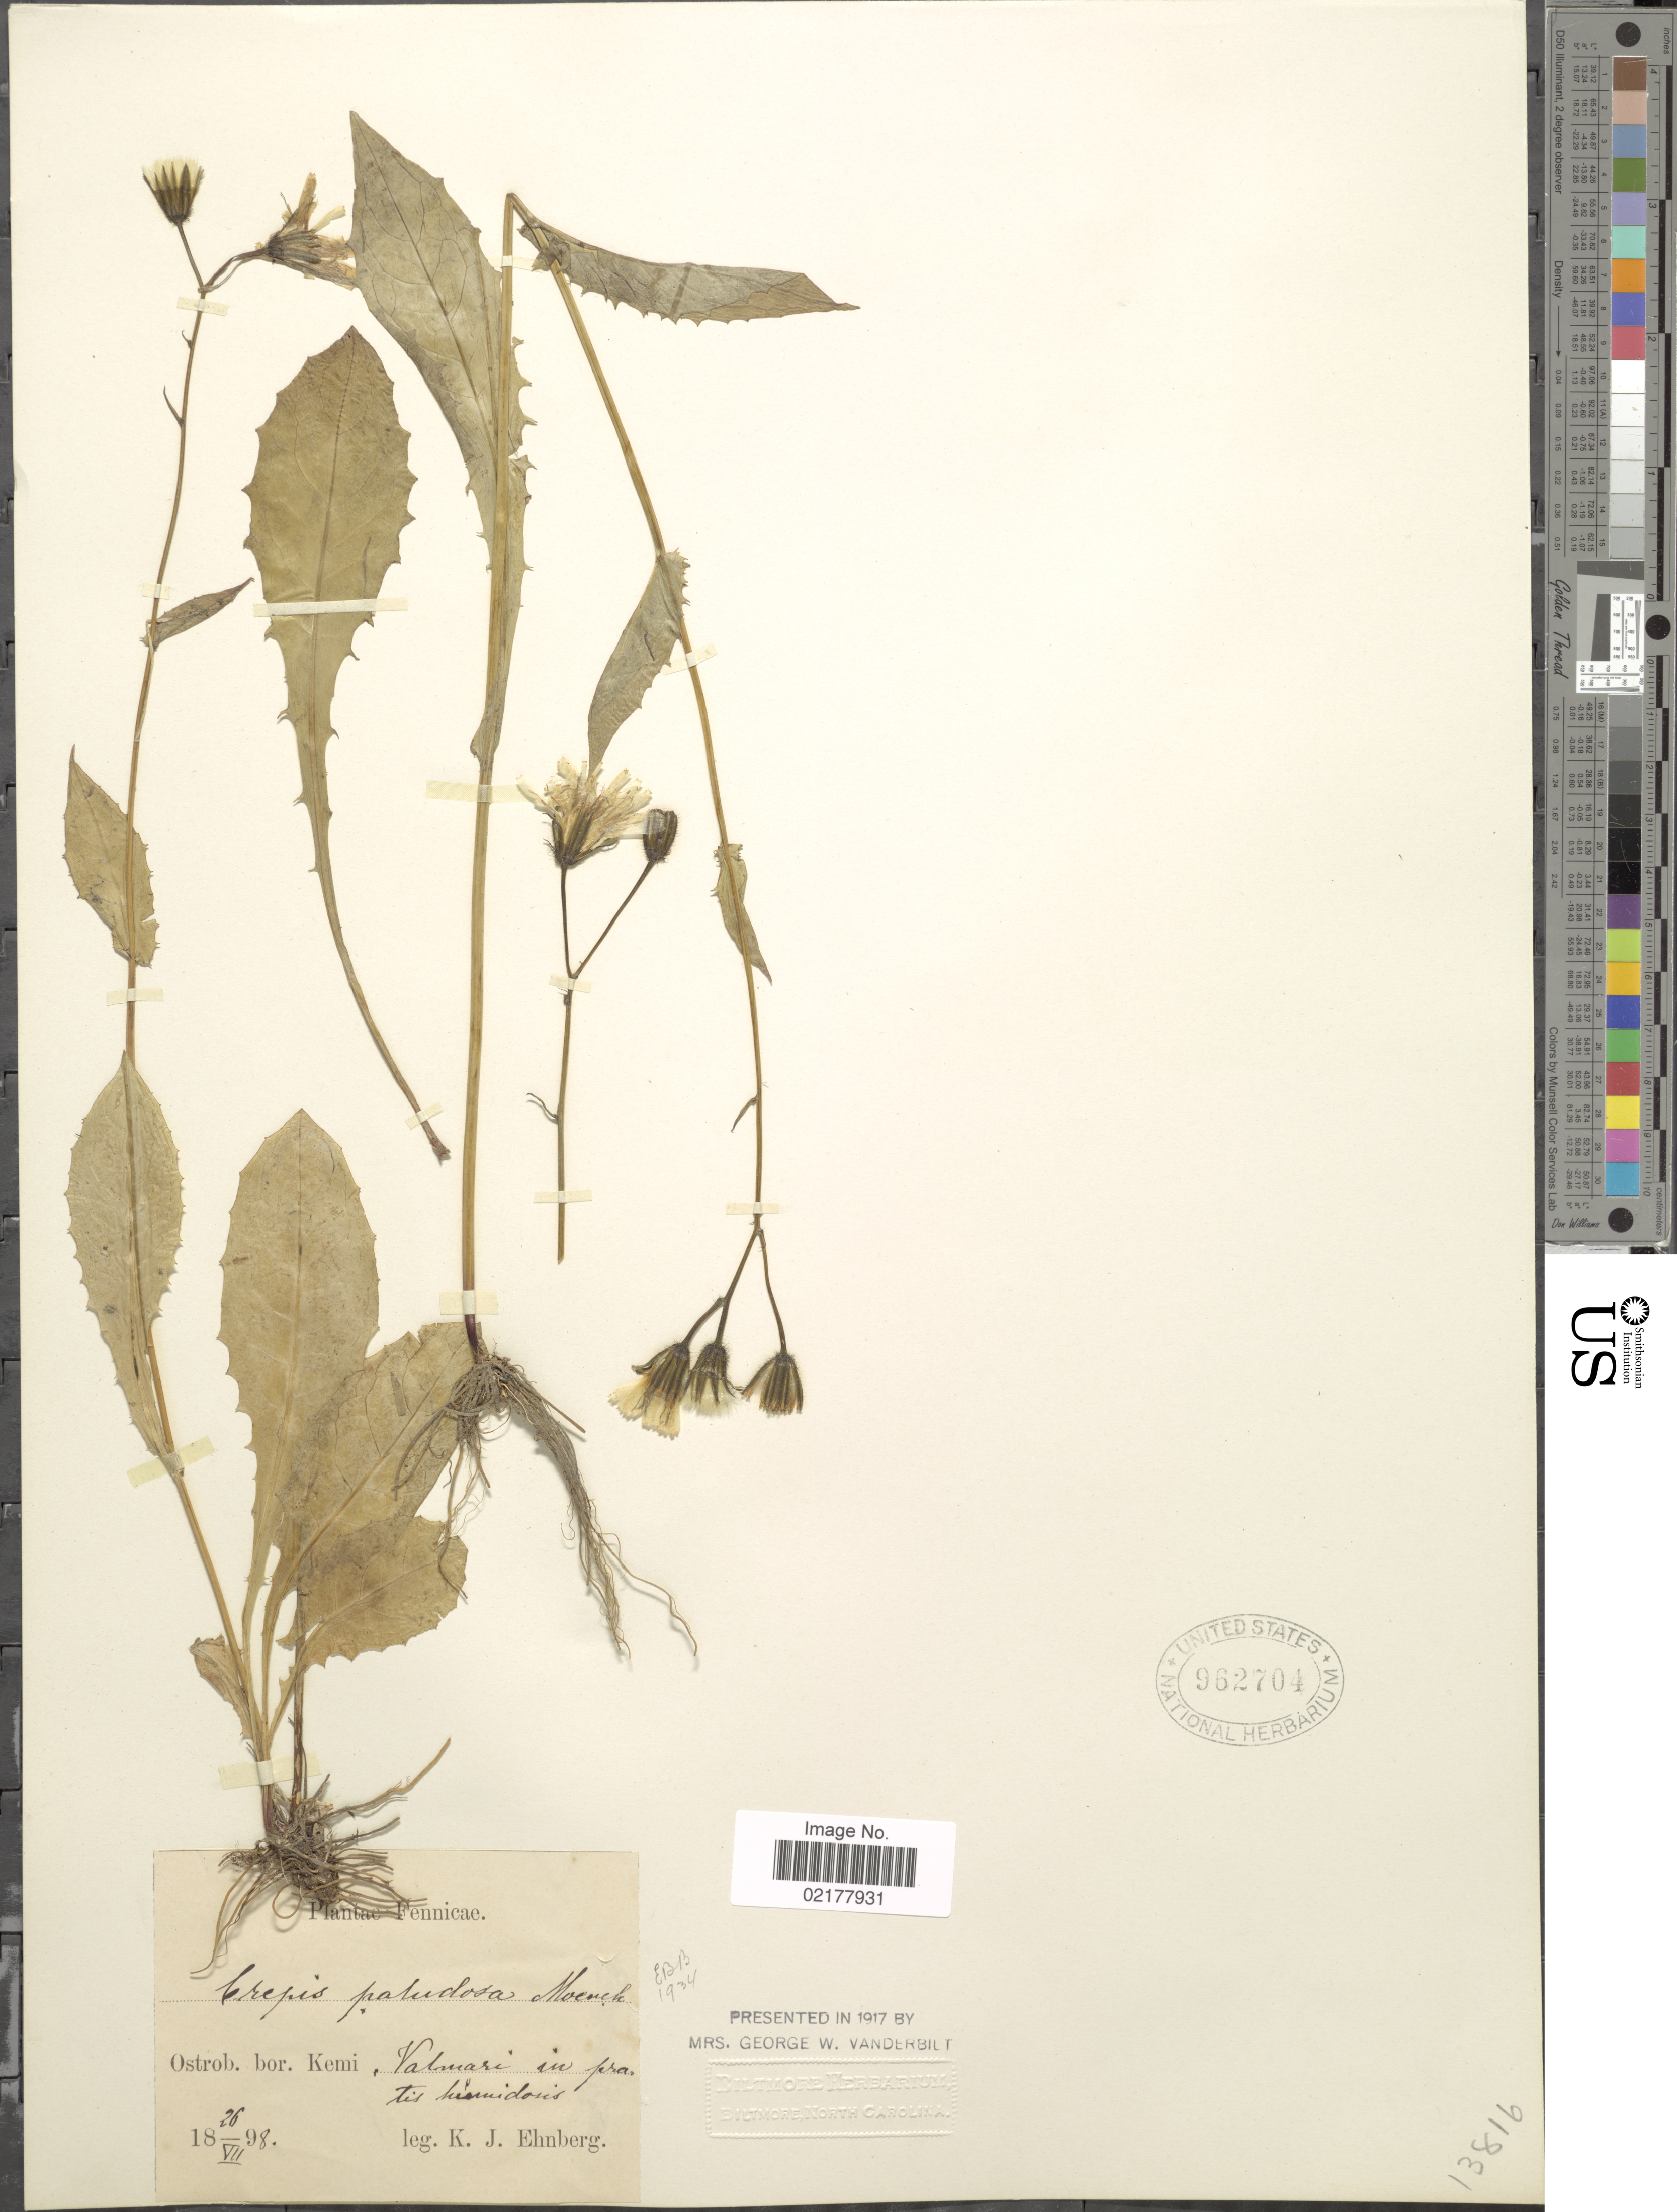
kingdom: Plantae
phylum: Tracheophyta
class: Magnoliopsida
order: Asterales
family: Asteraceae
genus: Crepis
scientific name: Crepis paludosa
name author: (L.) Moench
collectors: K. Ehnberg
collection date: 1898-07-26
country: Finland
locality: Ostrob. bor. Kemi, Valmari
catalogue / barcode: US 962704